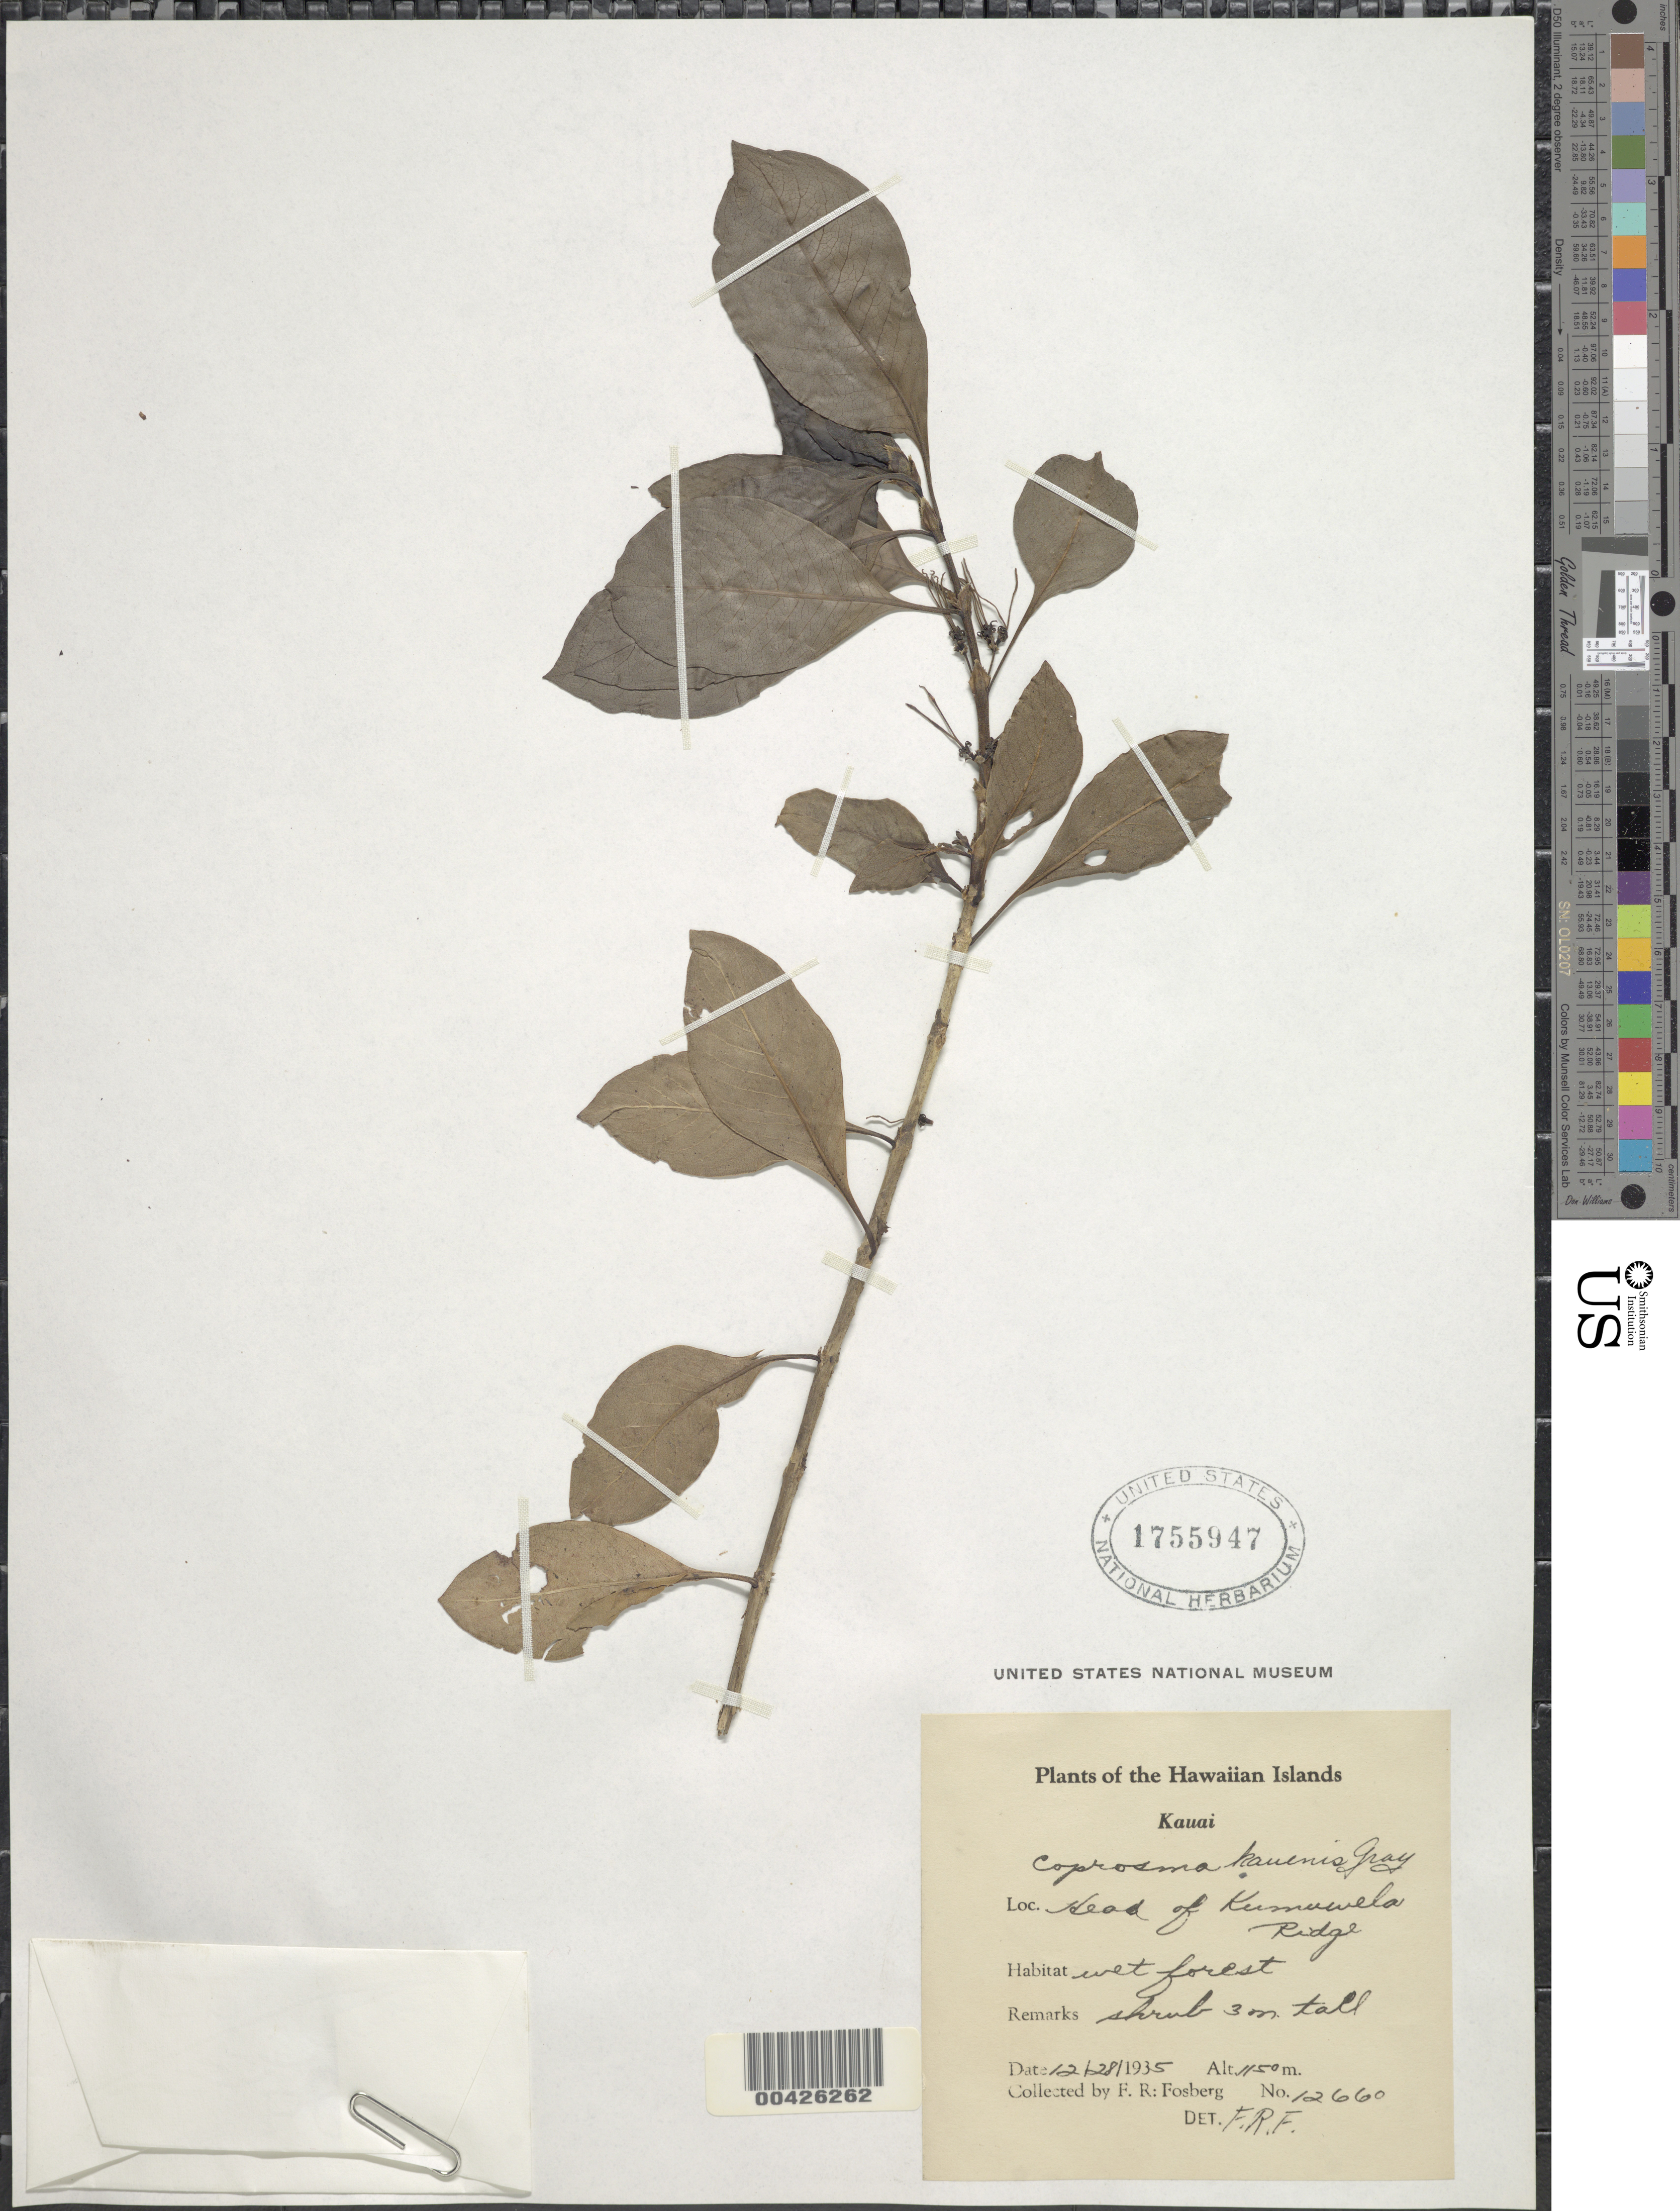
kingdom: Plantae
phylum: Tracheophyta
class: Magnoliopsida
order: Gentianales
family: Rubiaceae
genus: Coprosma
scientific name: Coprosma kauensis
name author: A. Heller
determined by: Fosberg, F. R.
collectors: F. R. Fosberg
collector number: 12660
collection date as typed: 28 Dec 1935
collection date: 1935-12-28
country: United States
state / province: Hawaii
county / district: Kauai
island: Kaua'i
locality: Head of Kumuwela Ridge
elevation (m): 1150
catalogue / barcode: US 1755947